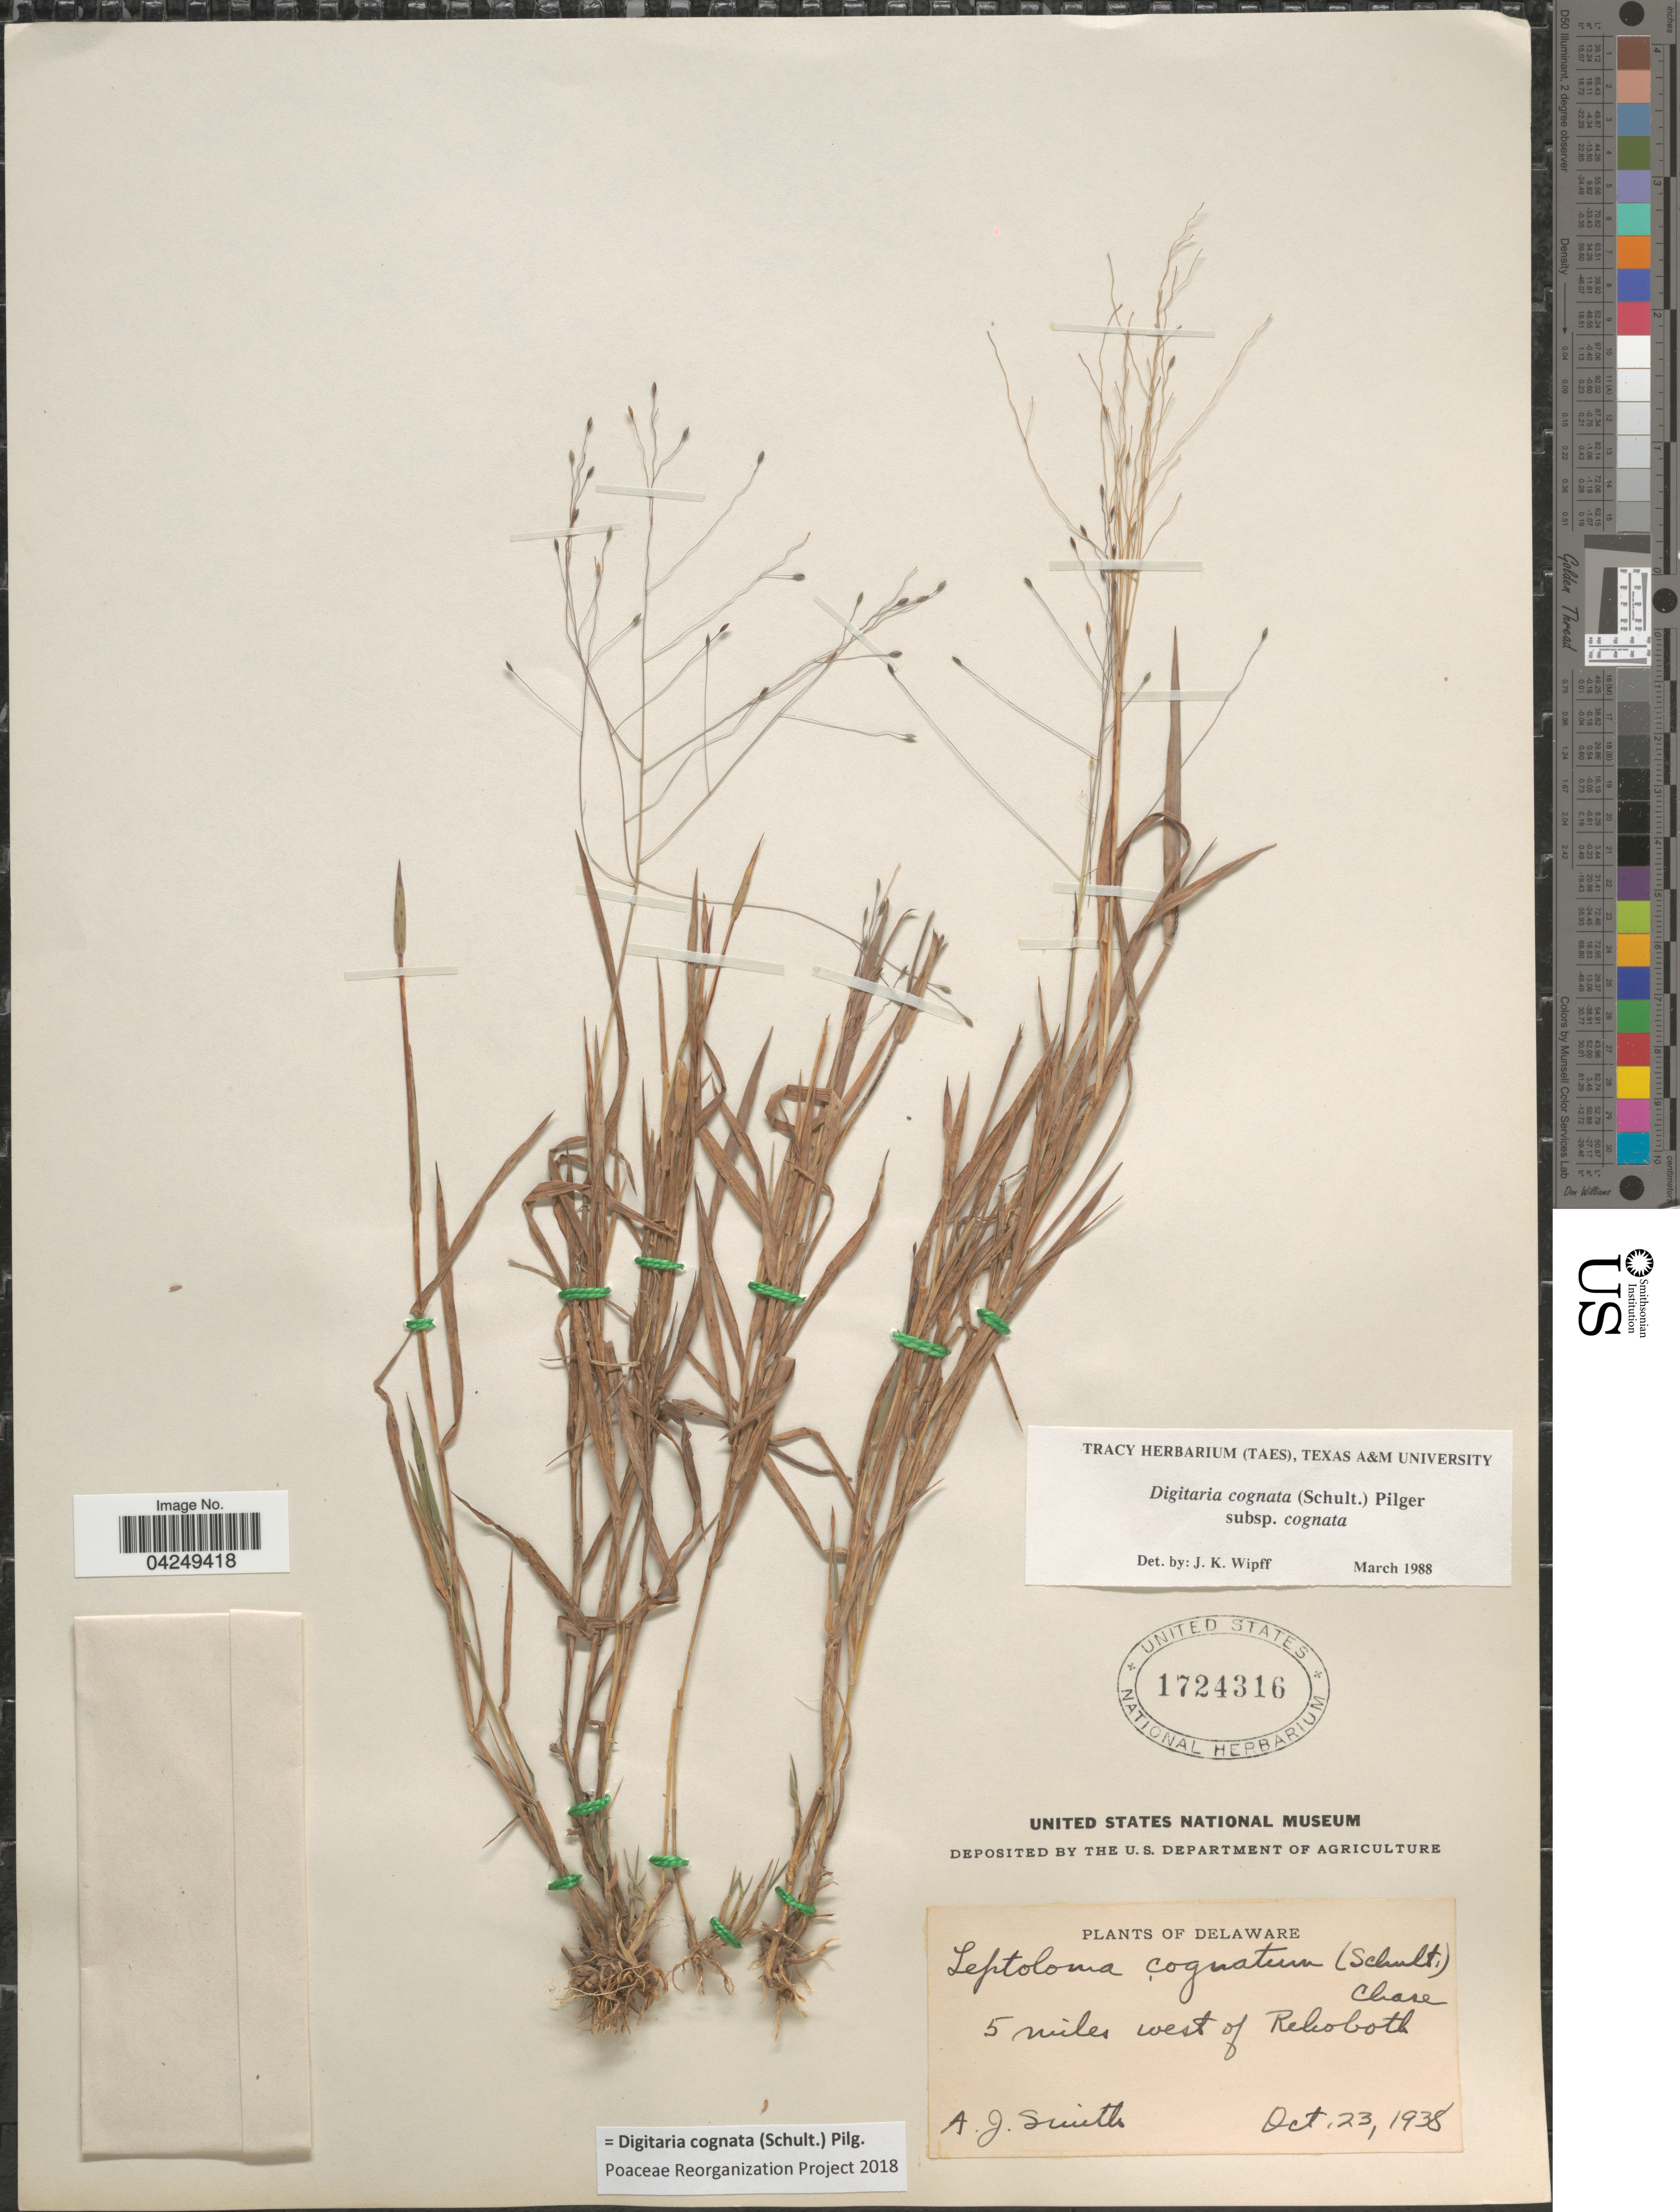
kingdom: Plantae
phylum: Tracheophyta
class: Liliopsida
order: Poales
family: Poaceae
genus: Digitaria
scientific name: Digitaria cognata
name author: (Scult.) Pilg.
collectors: A. J. E. Smith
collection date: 1938-10-23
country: United States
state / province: Delaware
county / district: Sussex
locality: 5 miles west of Rehoboth.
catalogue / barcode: US 1724316